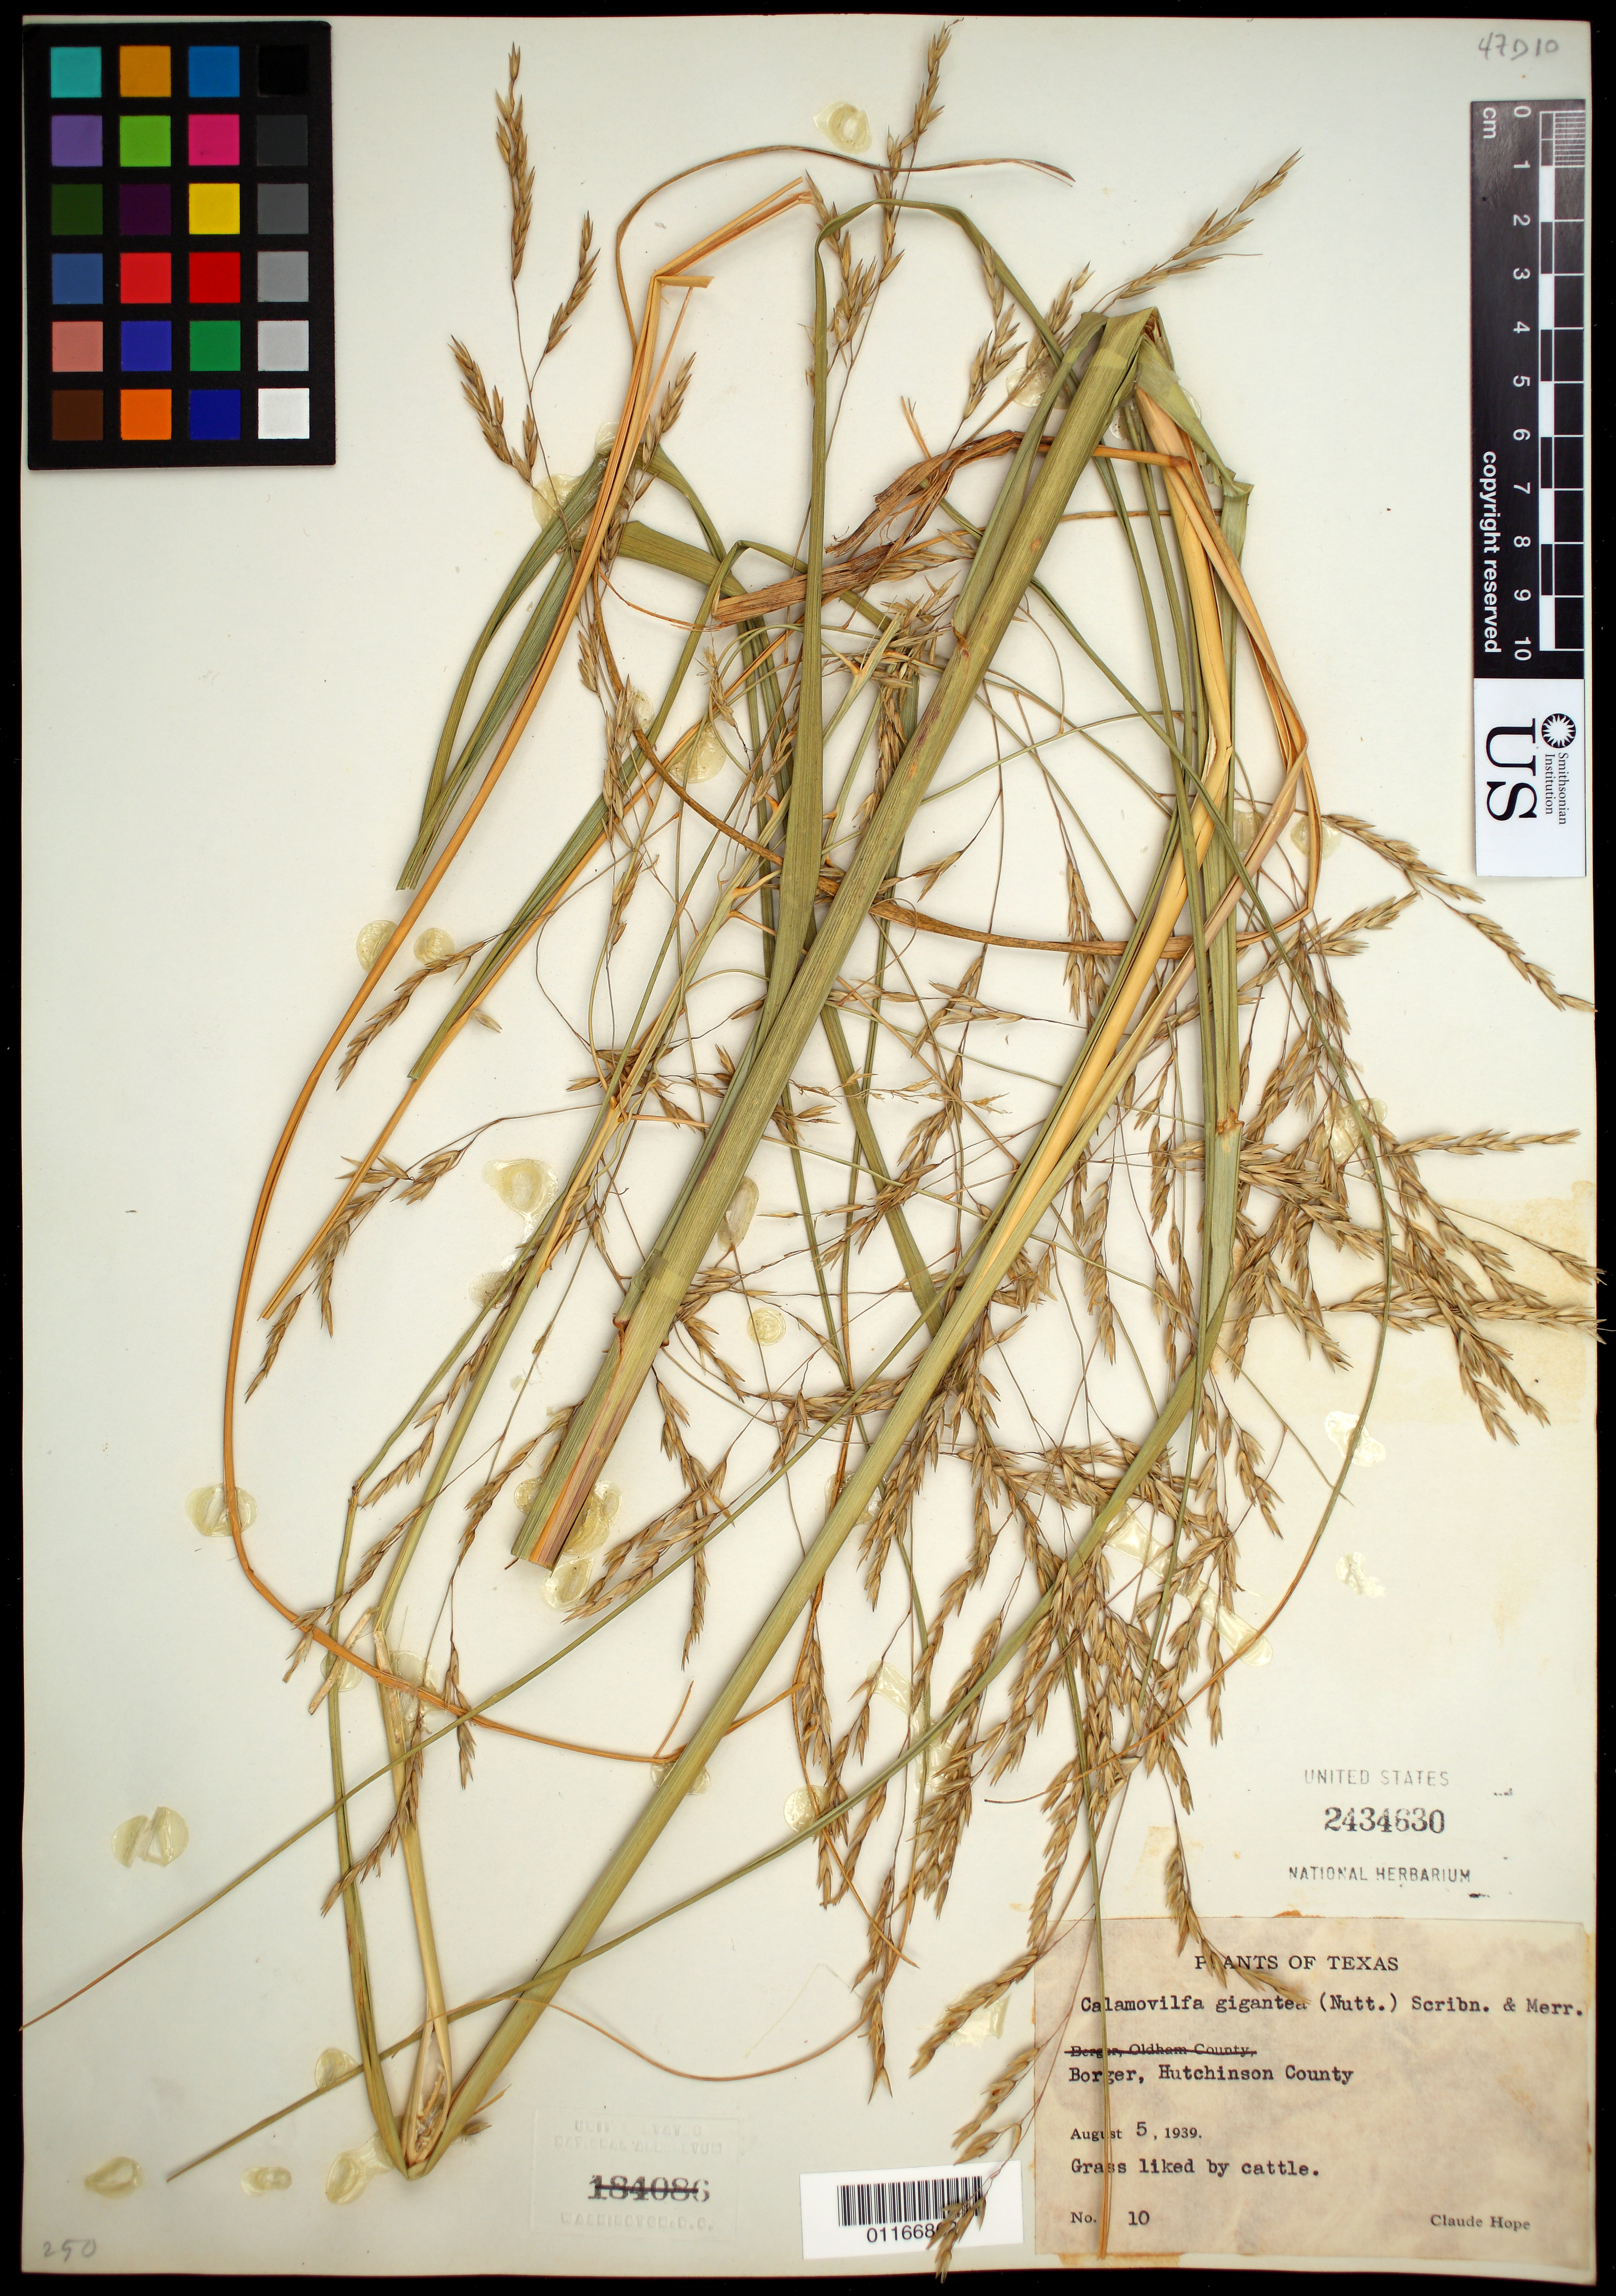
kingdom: Plantae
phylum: Tracheophyta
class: Liliopsida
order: Poales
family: Poaceae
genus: Calamovilfa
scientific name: Calamovilfa gigantea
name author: L.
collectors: C. Hope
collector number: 10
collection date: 1939-08-05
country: United States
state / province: Texas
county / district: Hutchinson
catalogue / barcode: US 2434630